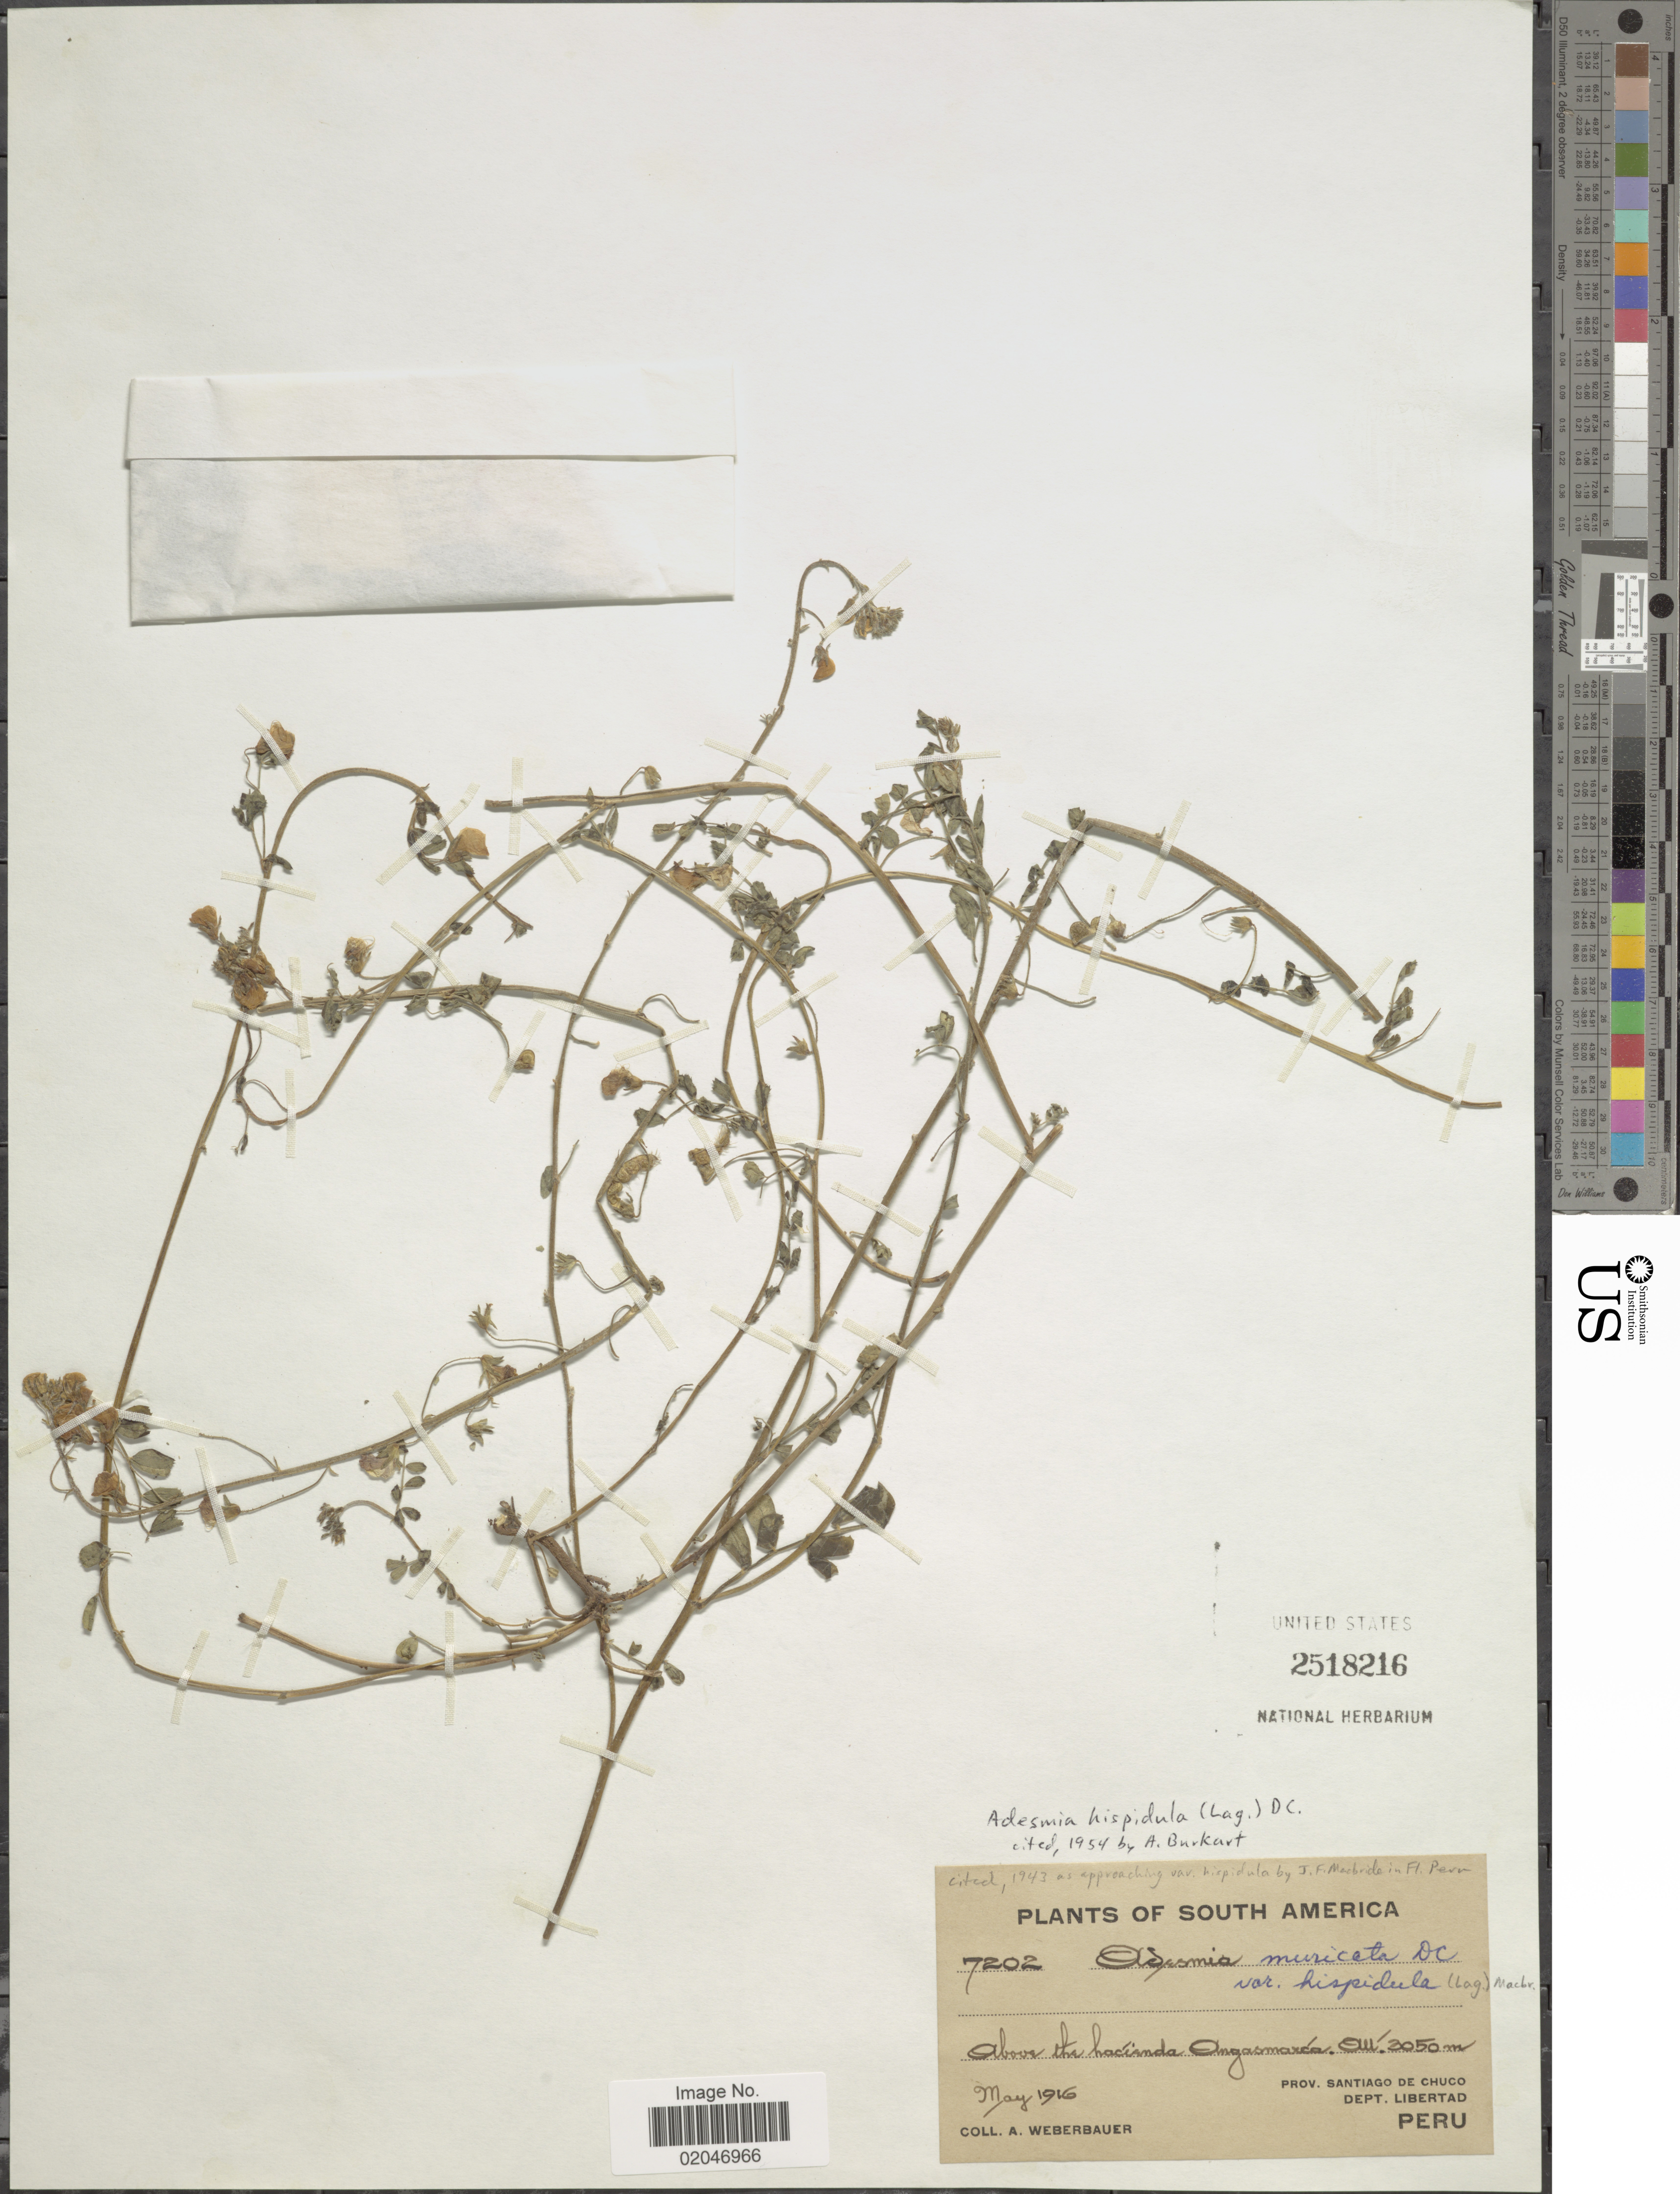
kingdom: Plantae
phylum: Tracheophyta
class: Magnoliopsida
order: Fabales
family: Fabaceae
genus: Adesmia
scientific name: Adesmia hispidula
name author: (Lag.) DC.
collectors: A. Weberbauer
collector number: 7202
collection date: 1916-05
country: Peru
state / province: La Libertad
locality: Above the hacienda Angasmarca, Prov. Santiago de Chuco.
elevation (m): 3050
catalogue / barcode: US 2518216